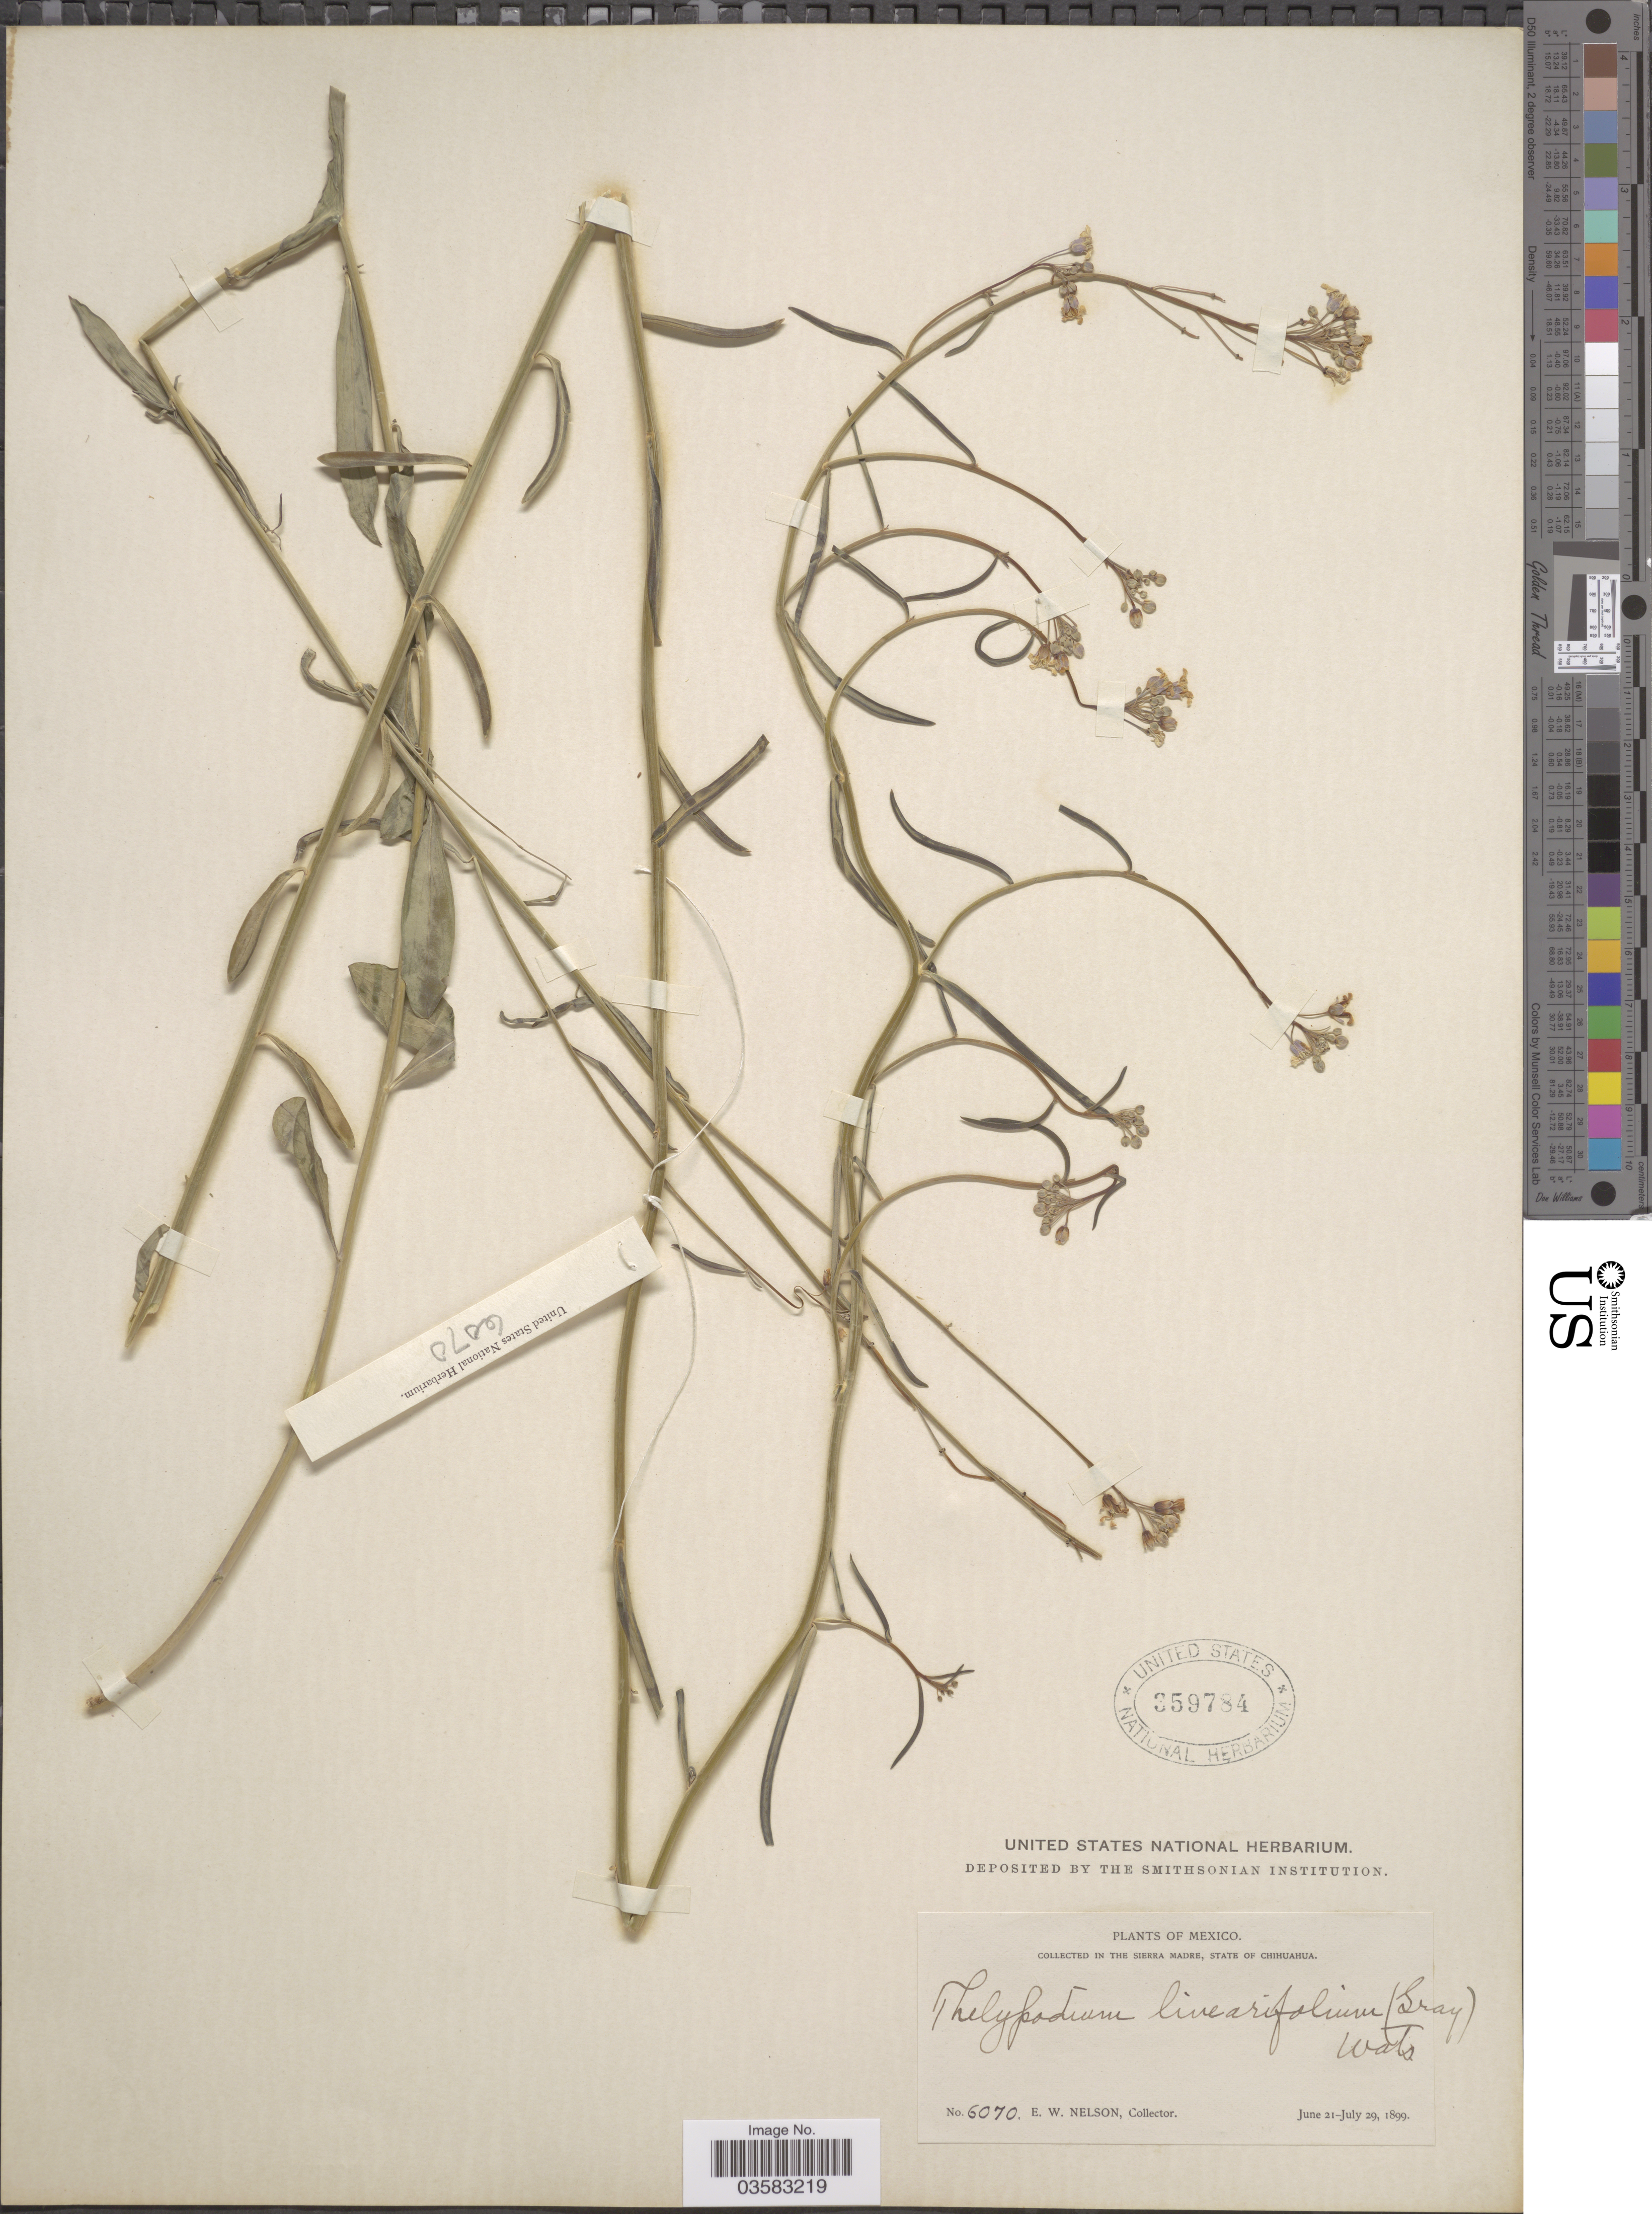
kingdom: Plantae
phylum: Tracheophyta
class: Magnoliopsida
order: Brassicales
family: Brassicaceae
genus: Sisymbrium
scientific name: Sisymbrium linearifolium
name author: (A. Gray) Payson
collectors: E. W. Nelson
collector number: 6070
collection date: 1899-06-21/1899-07-29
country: Mexico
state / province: Chihuahua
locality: In the Sierra Madre.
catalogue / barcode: US 359784